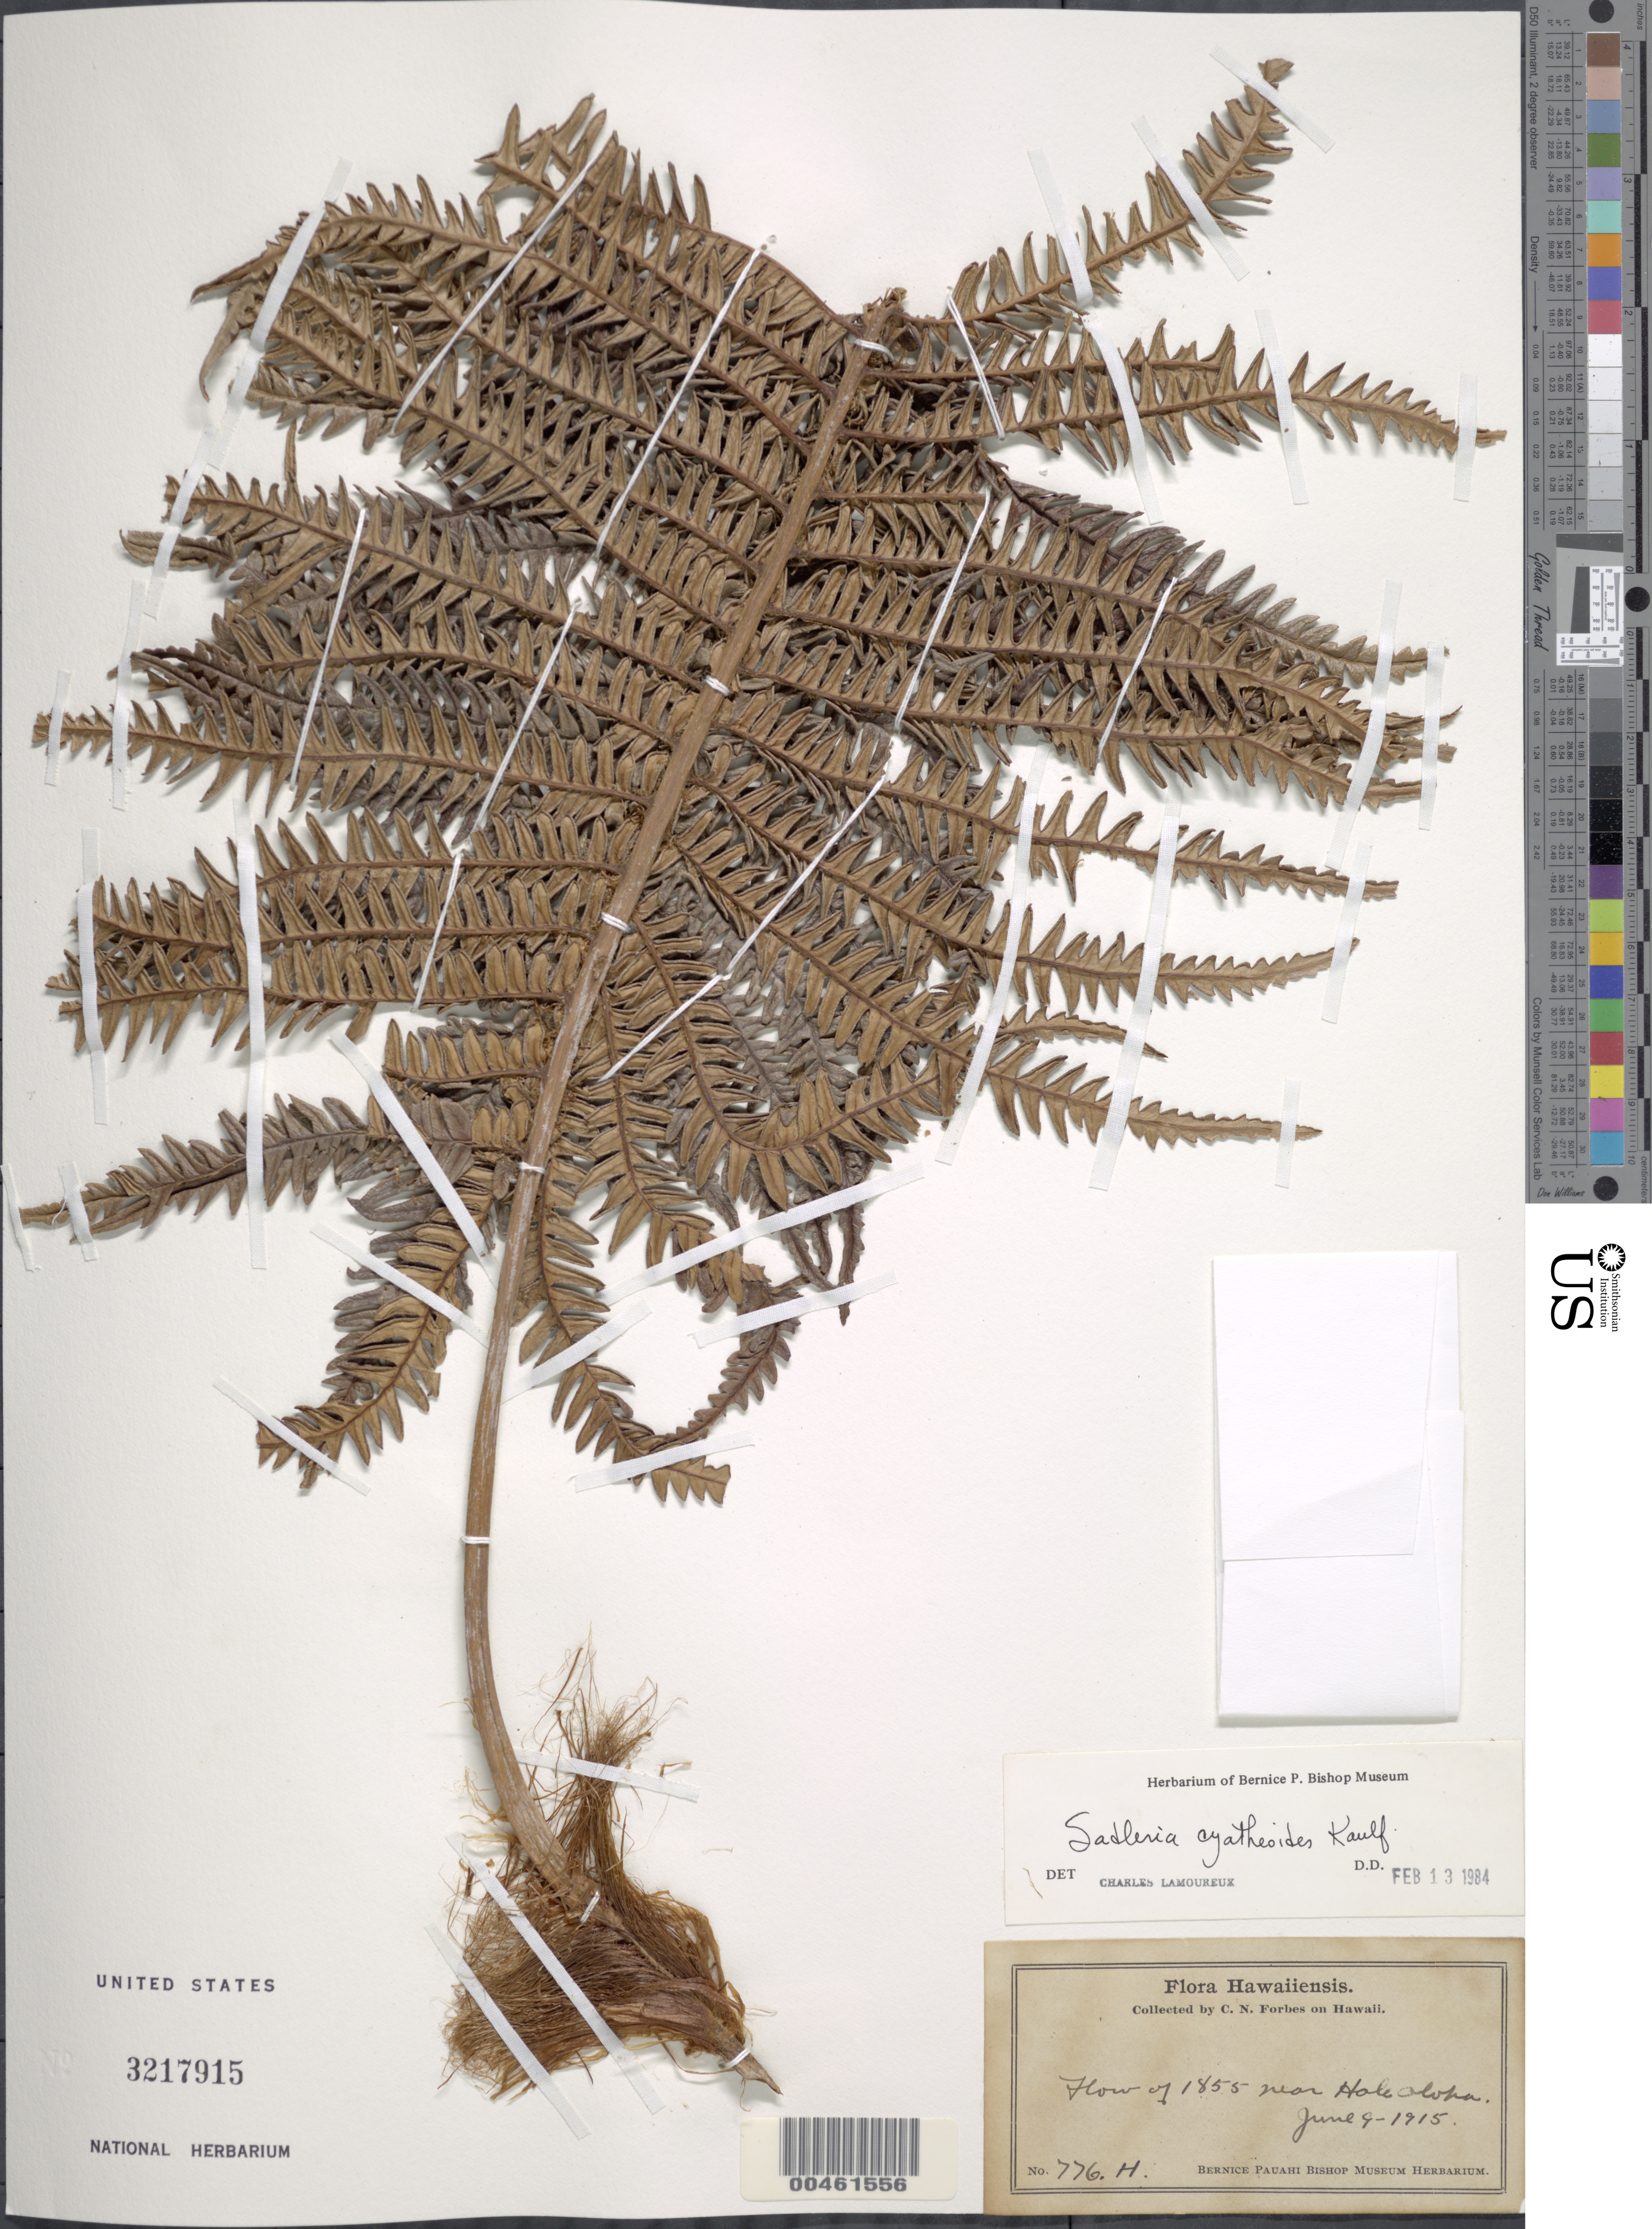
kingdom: Plantae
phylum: Tracheophyta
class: Polypodiopsida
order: Polypodiales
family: Blechnaceae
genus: Sadleria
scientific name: Sadleria cyatheoides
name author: Kaulf.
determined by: Lamoureux, C.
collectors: C. N. Forbes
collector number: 776.H.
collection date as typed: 9 Jun 1915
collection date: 1915-06-09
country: United States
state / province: Hawaii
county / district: Hawaii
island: Hawaii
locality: Flow of 1855 near Halaekala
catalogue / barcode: US 3217915